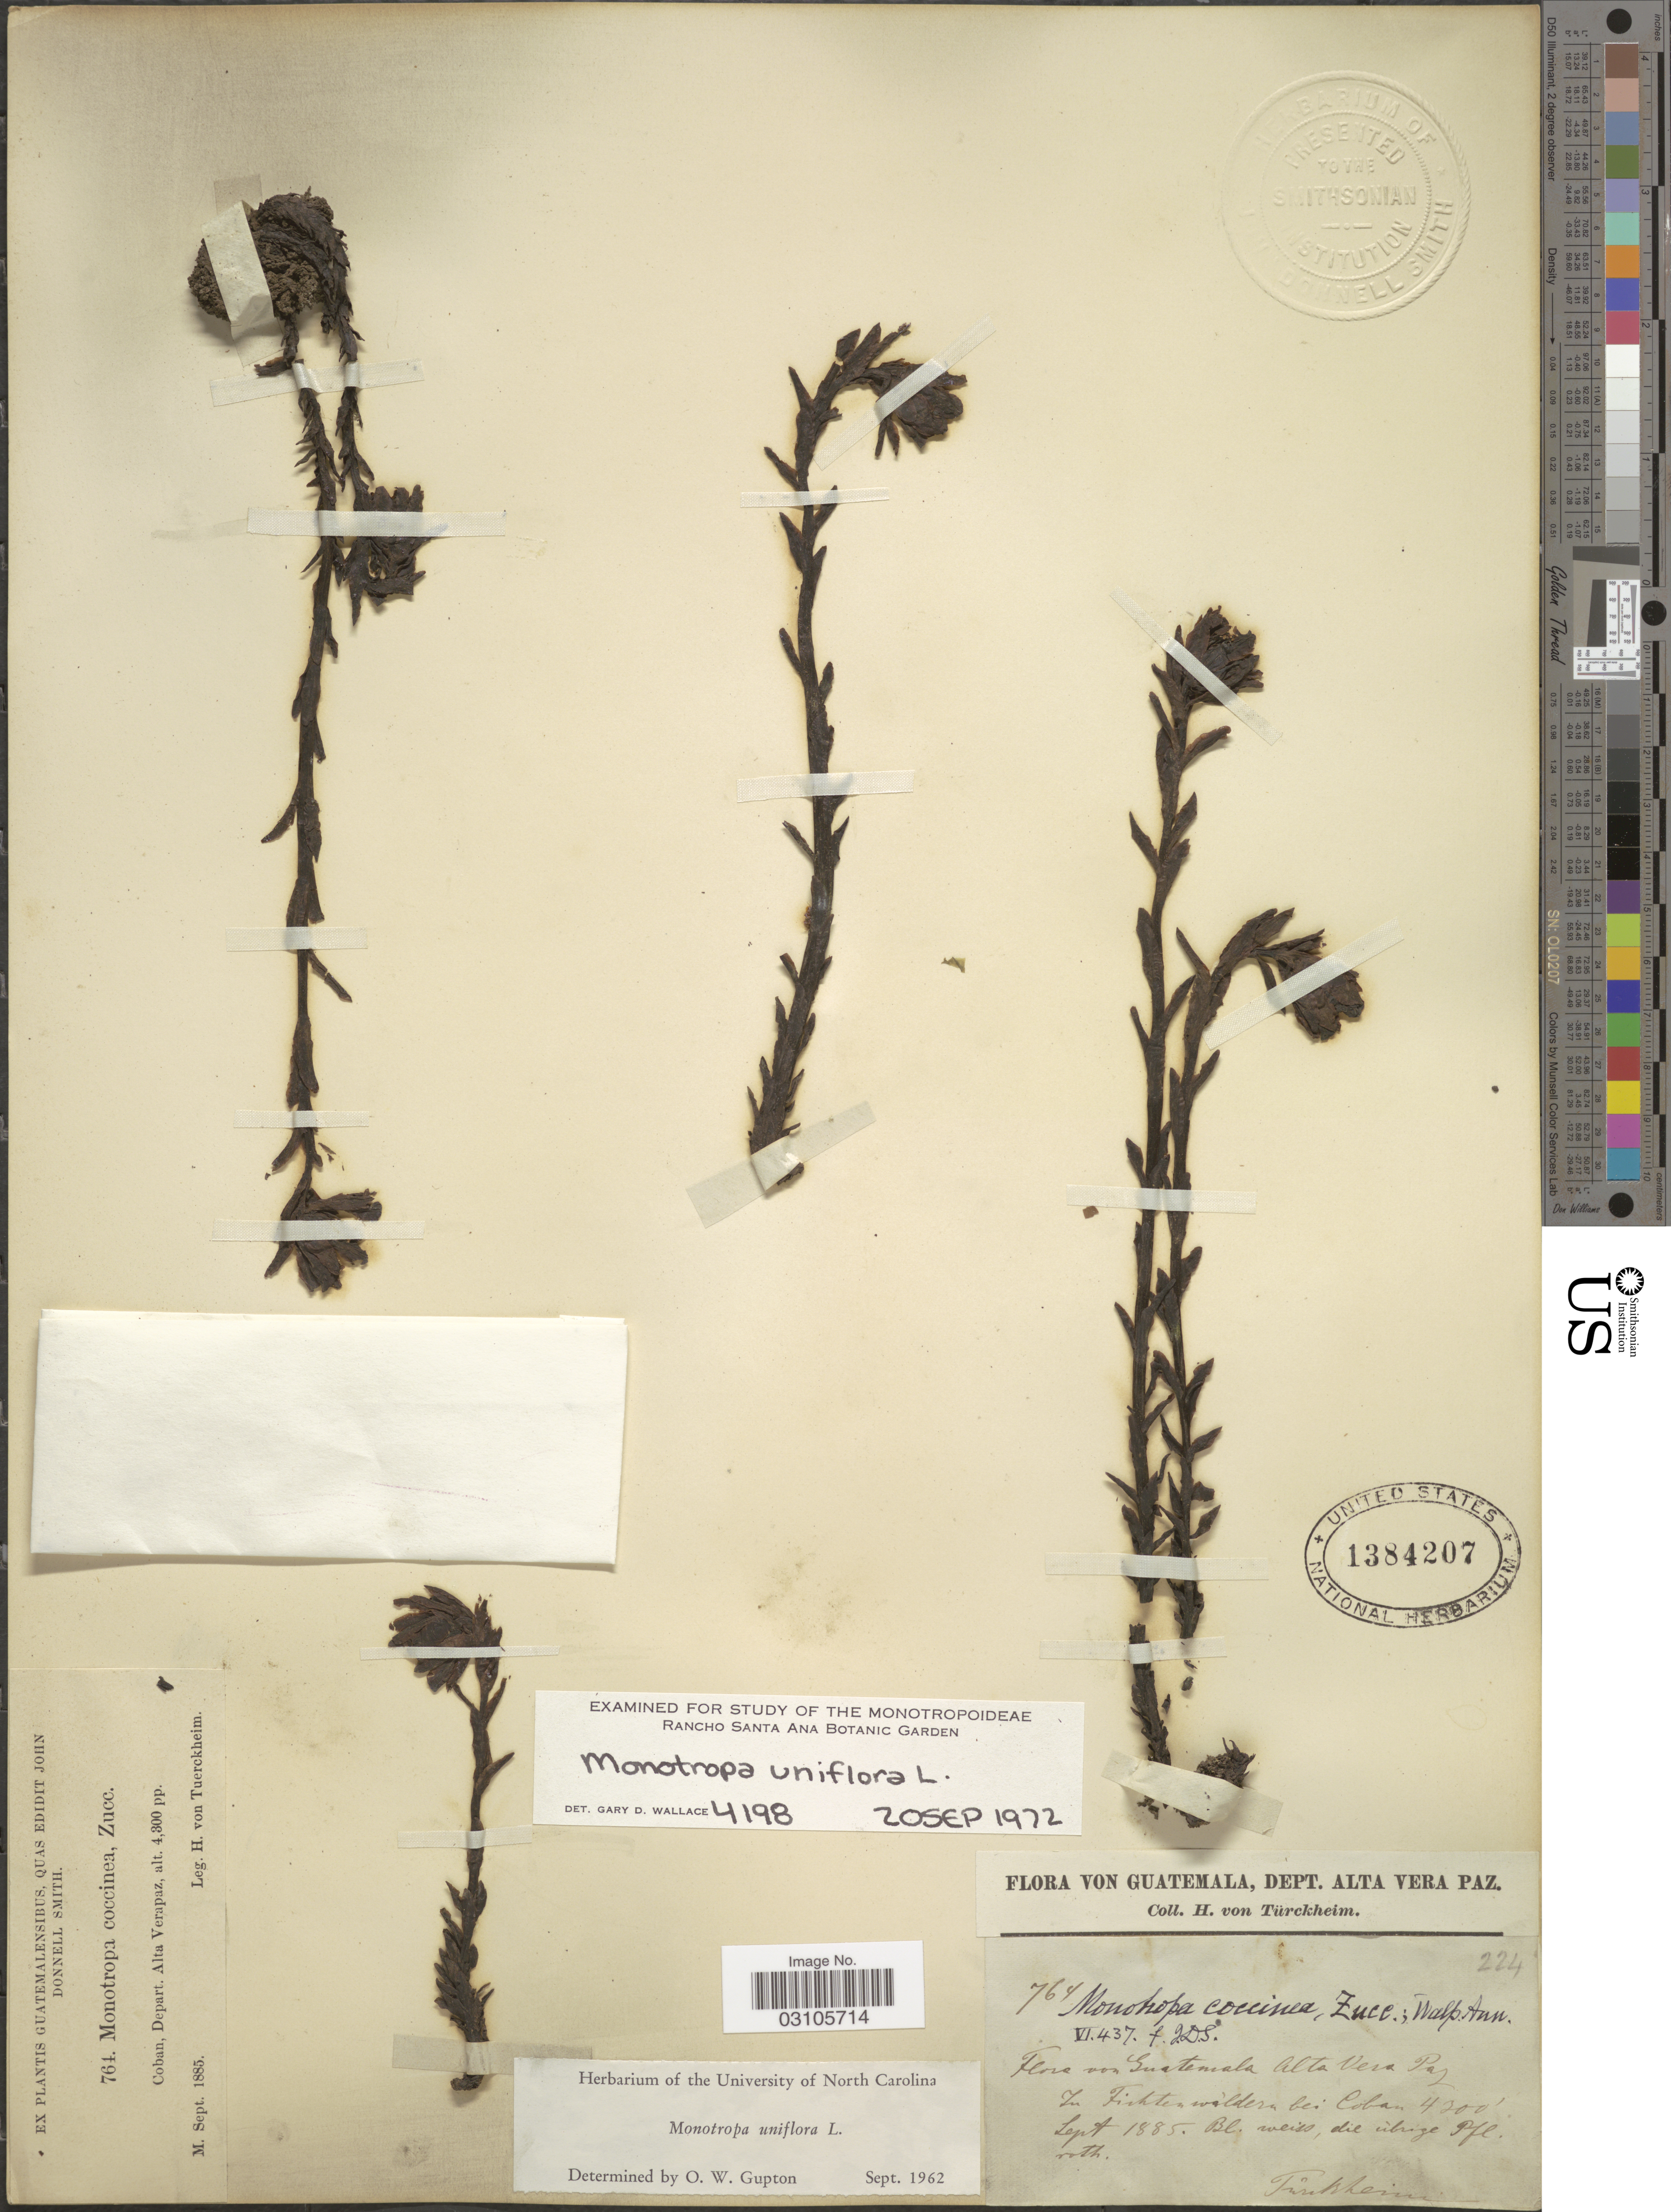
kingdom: Plantae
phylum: Tracheophyta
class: Magnoliopsida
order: Ericales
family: Ericaceae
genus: Monotropa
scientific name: Monotropa uniflora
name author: L.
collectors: H. von Türckheim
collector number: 764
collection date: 1885-09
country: Guatemala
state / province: Alta Verapaz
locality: Dept. Alta Verapaz. In Fichten wildern bei Coban.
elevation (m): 1311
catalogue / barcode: US 1384207